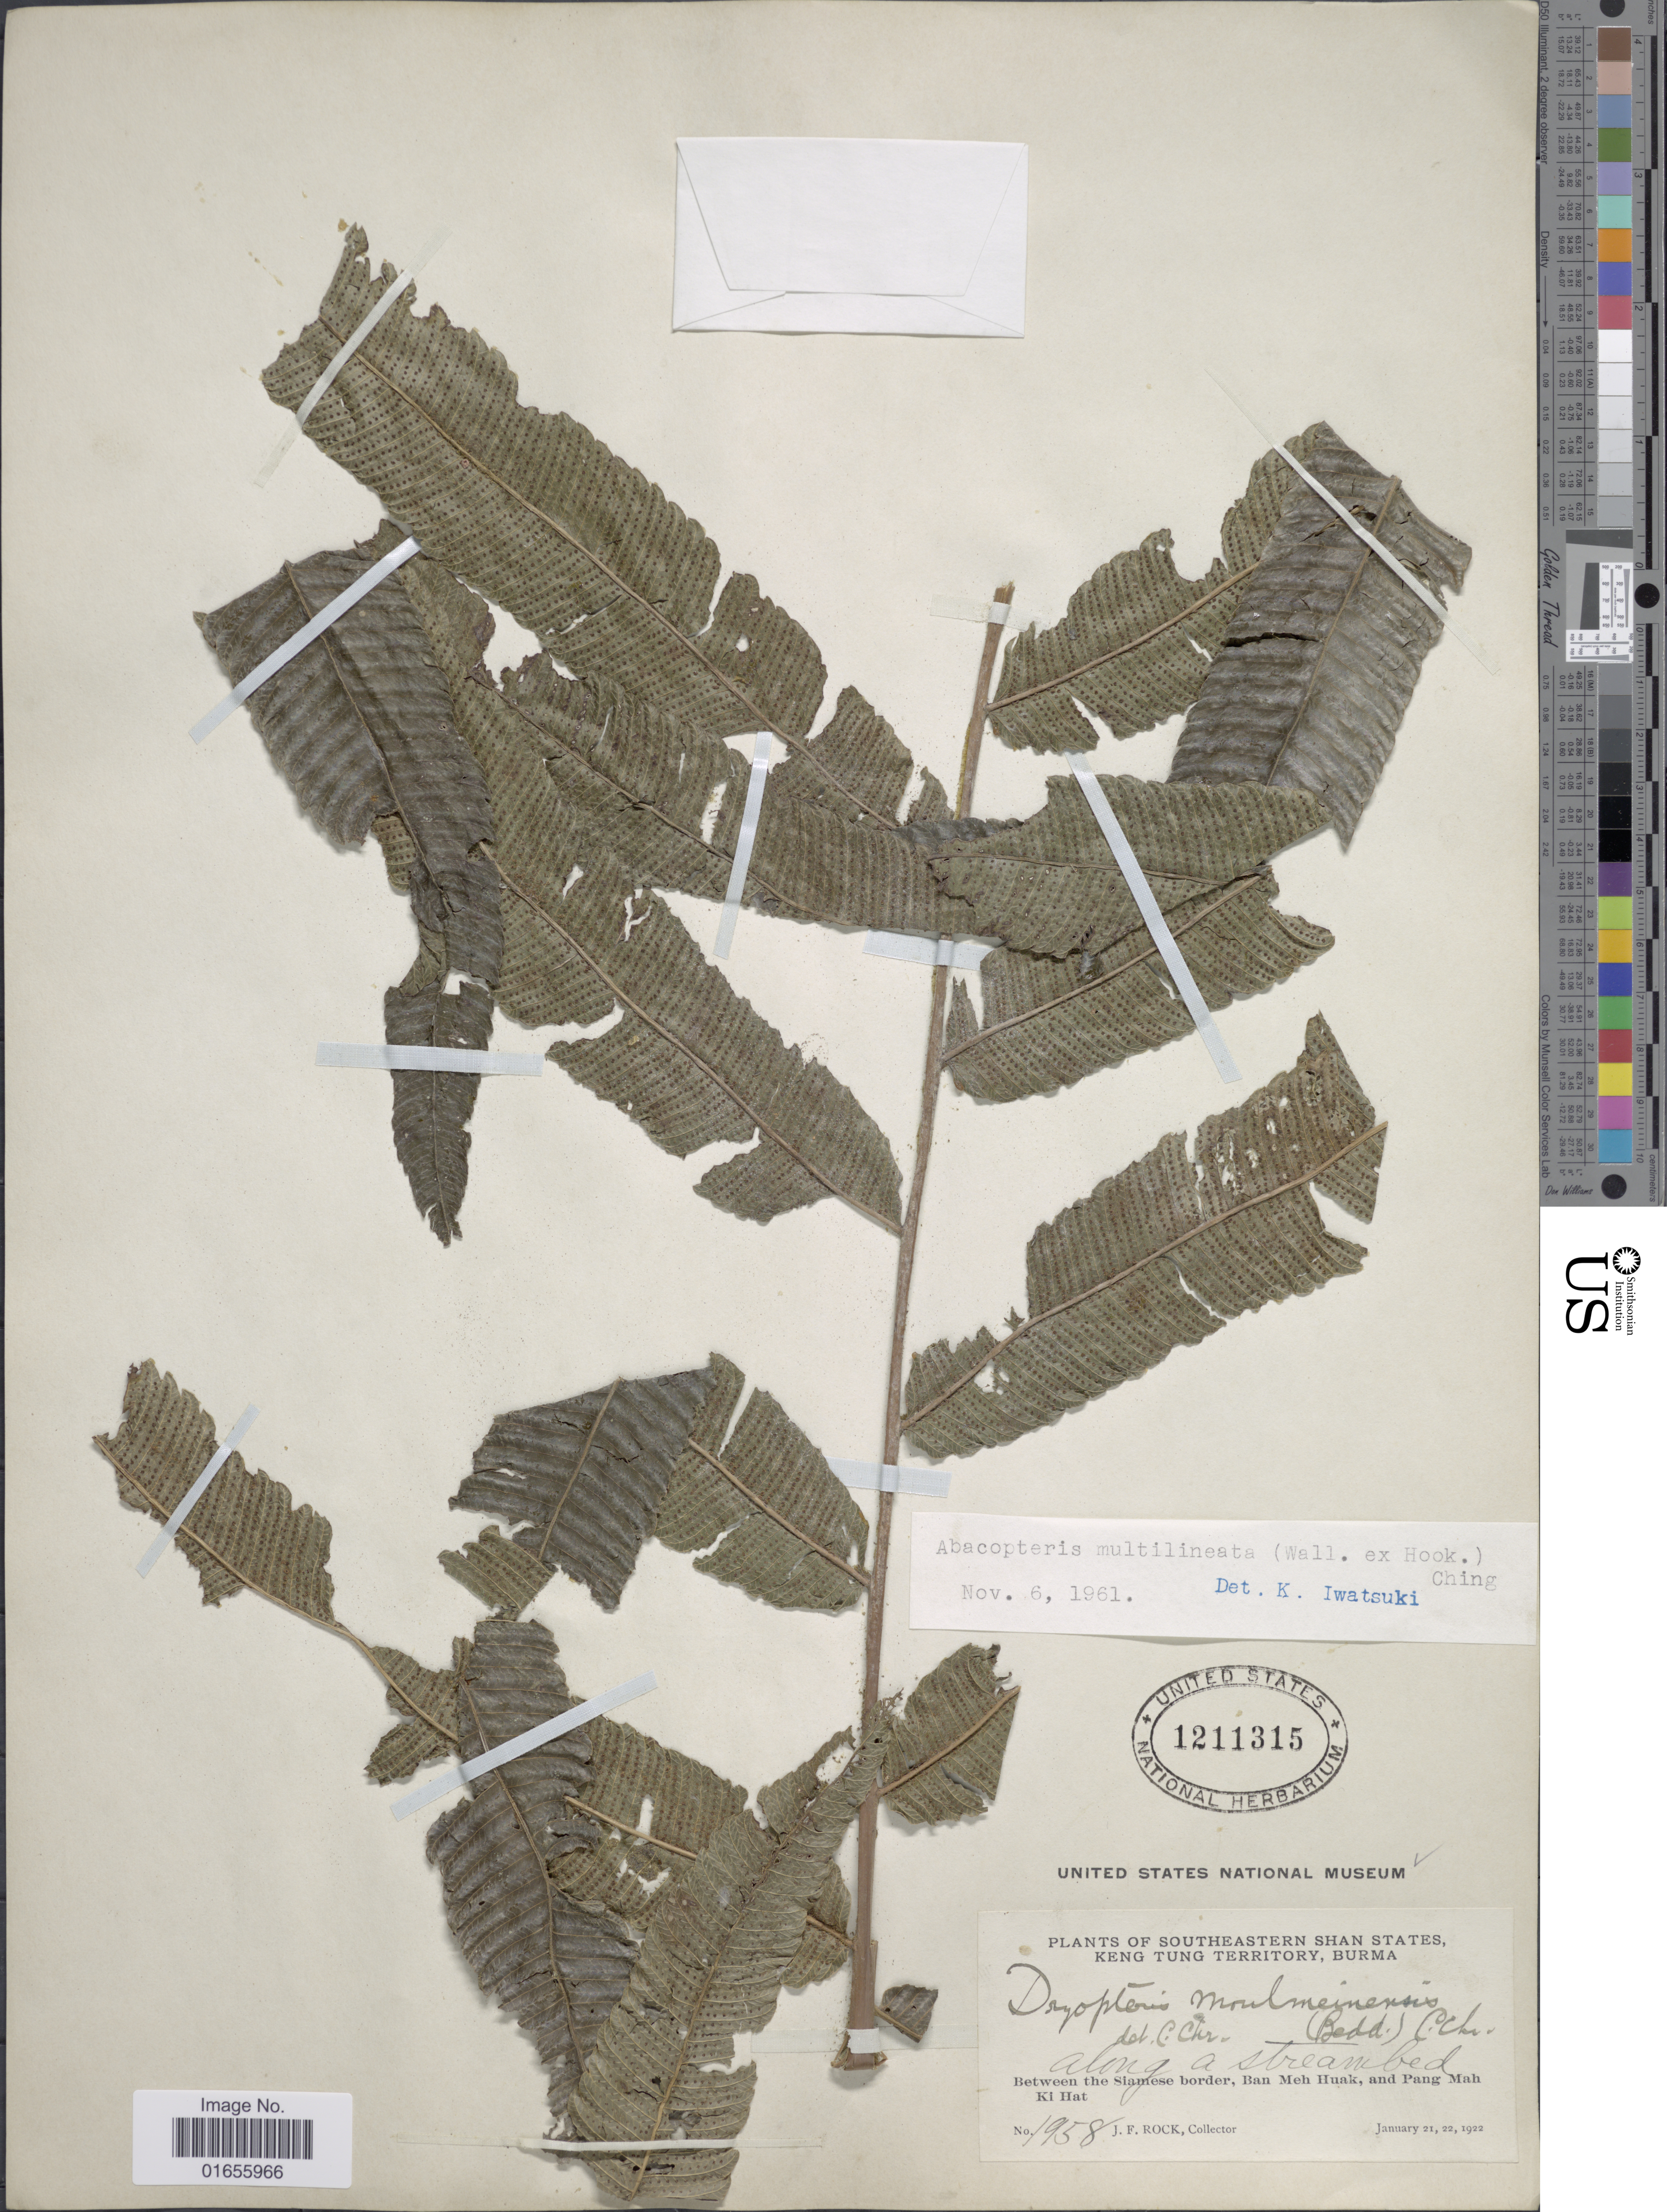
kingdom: Plantae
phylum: Tracheophyta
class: Polypodiopsida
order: Polypodiales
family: Thelypteridaceae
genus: Pronephrium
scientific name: Pronephrium nudatum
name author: (Roxb.) Holttum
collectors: J. Rock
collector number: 1958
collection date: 1922-01-21/1922-01-22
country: Myanmar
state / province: Shan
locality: Southeastern Shan States, Keng Tung Territory, Between the Siamese border, Ban Meh Huak, and Pang Mah Ki Hat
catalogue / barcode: US 1211315